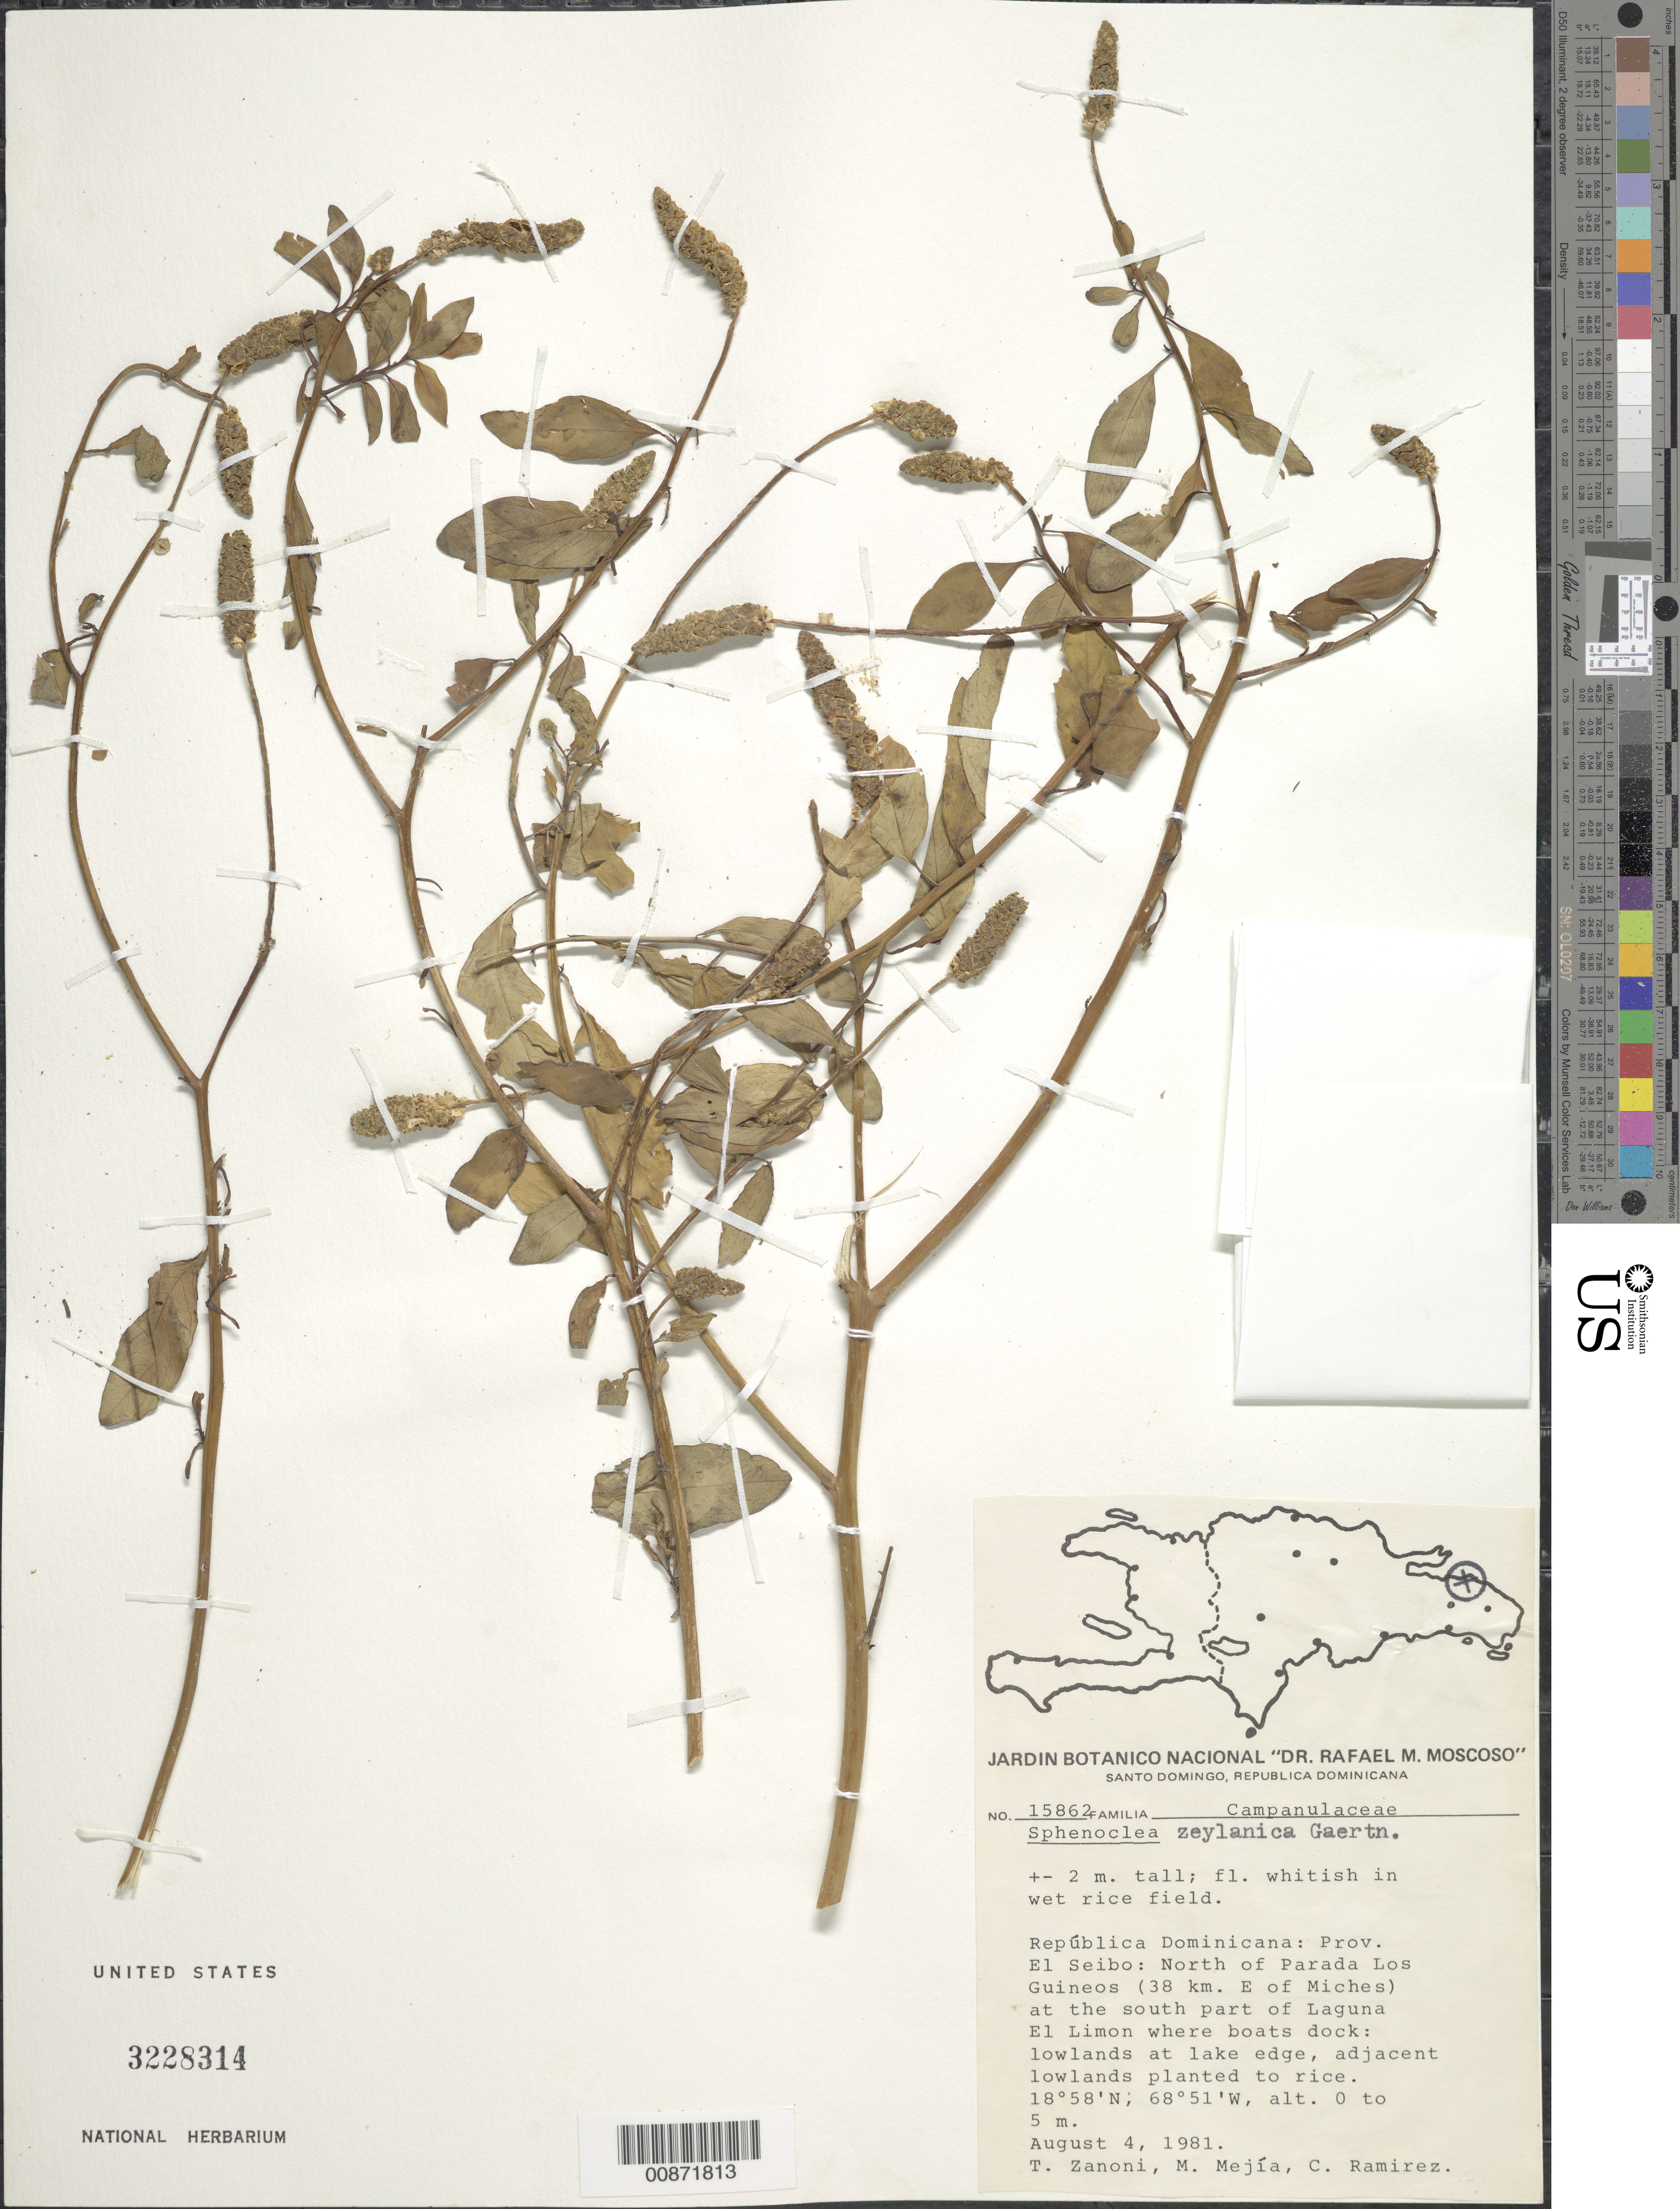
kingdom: Plantae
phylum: Tracheophyta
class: Magnoliopsida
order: Solanales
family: Sphenocleaceae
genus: Sphenoclea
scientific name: Sphenoclea zeylanica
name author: Gaertn.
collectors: T. A. Zanoni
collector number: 15862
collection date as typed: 04 Aug 1981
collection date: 1981-08-04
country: Dominican Republic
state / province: El Seibo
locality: North of Parada Los Guineos (38 km E of Miches), at the south part of Laguna El Limon where boats dock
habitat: West rice field; also adjacent lowlands at lake edge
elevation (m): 0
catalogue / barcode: US 3228314